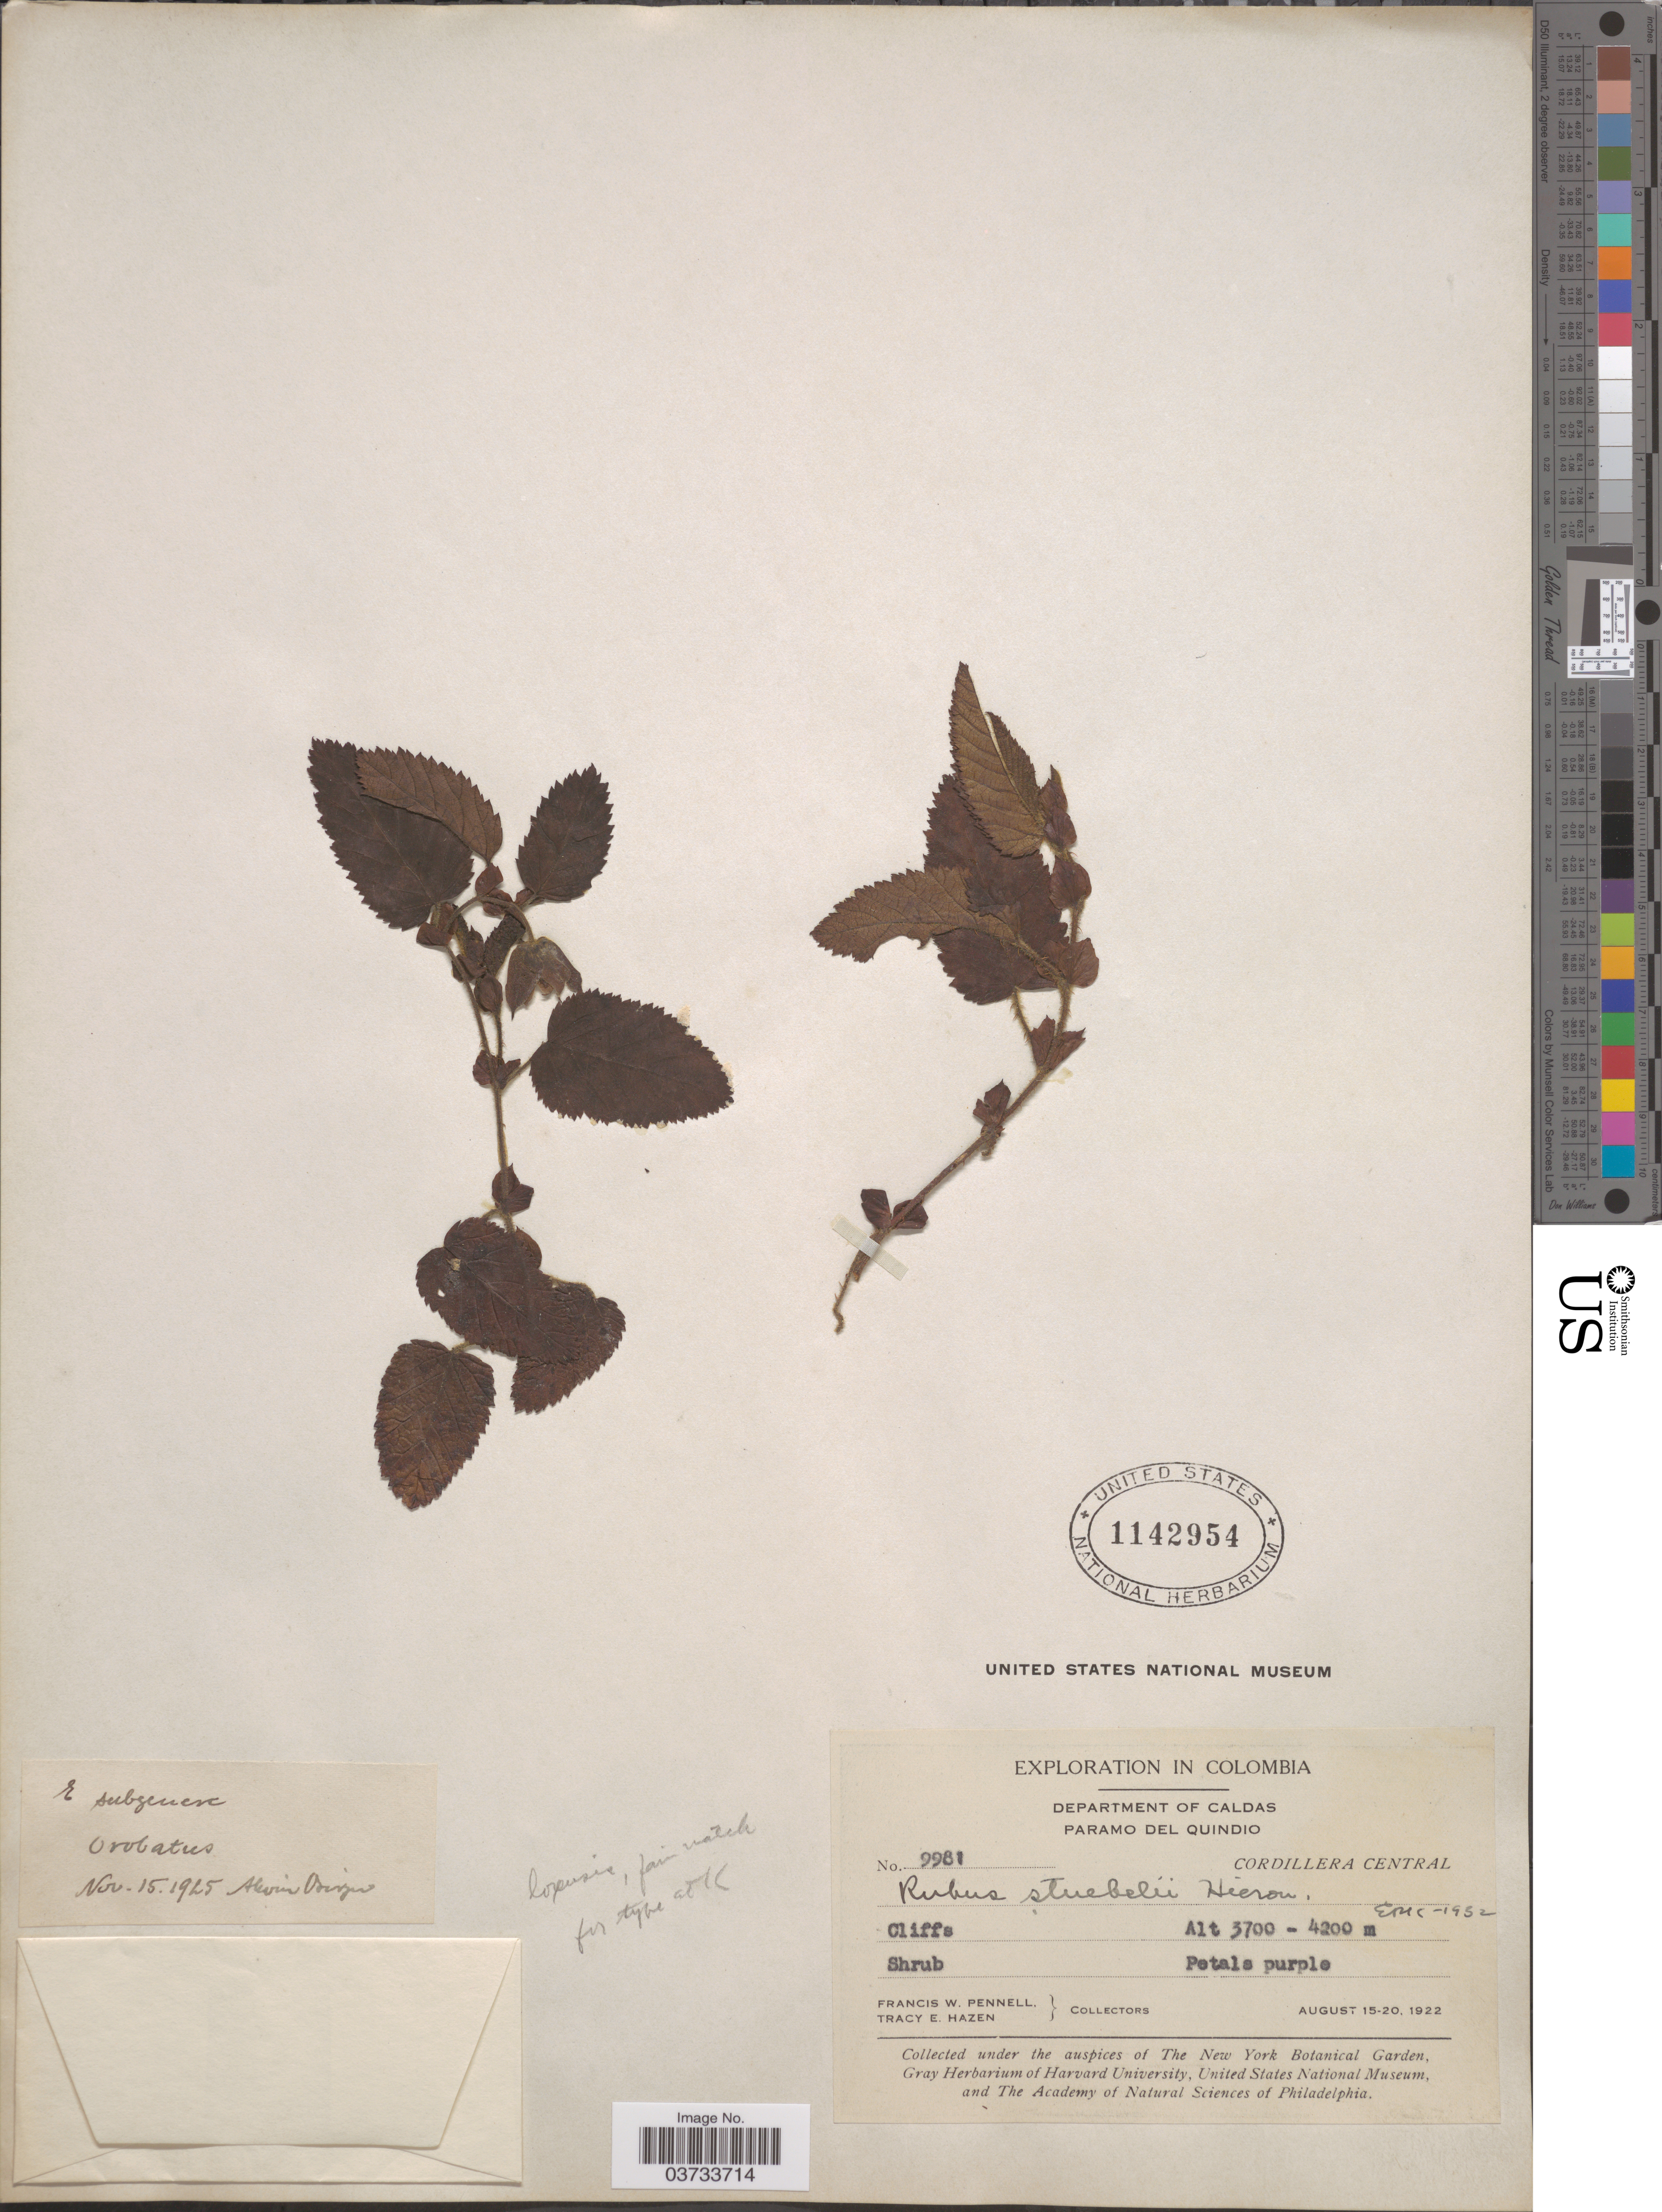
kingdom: Plantae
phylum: Tracheophyta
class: Magnoliopsida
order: Rosales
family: Rosaceae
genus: Rubus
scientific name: Rubus stuebelii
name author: Hieron.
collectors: F. W. Pennell & T. E. Hazen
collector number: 9981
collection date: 1922-08-15/1922-08-22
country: Colombia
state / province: Caldas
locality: Department of Caldas. Paramo del Quindio. Cordillera Central.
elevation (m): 3700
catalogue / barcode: US 1142954